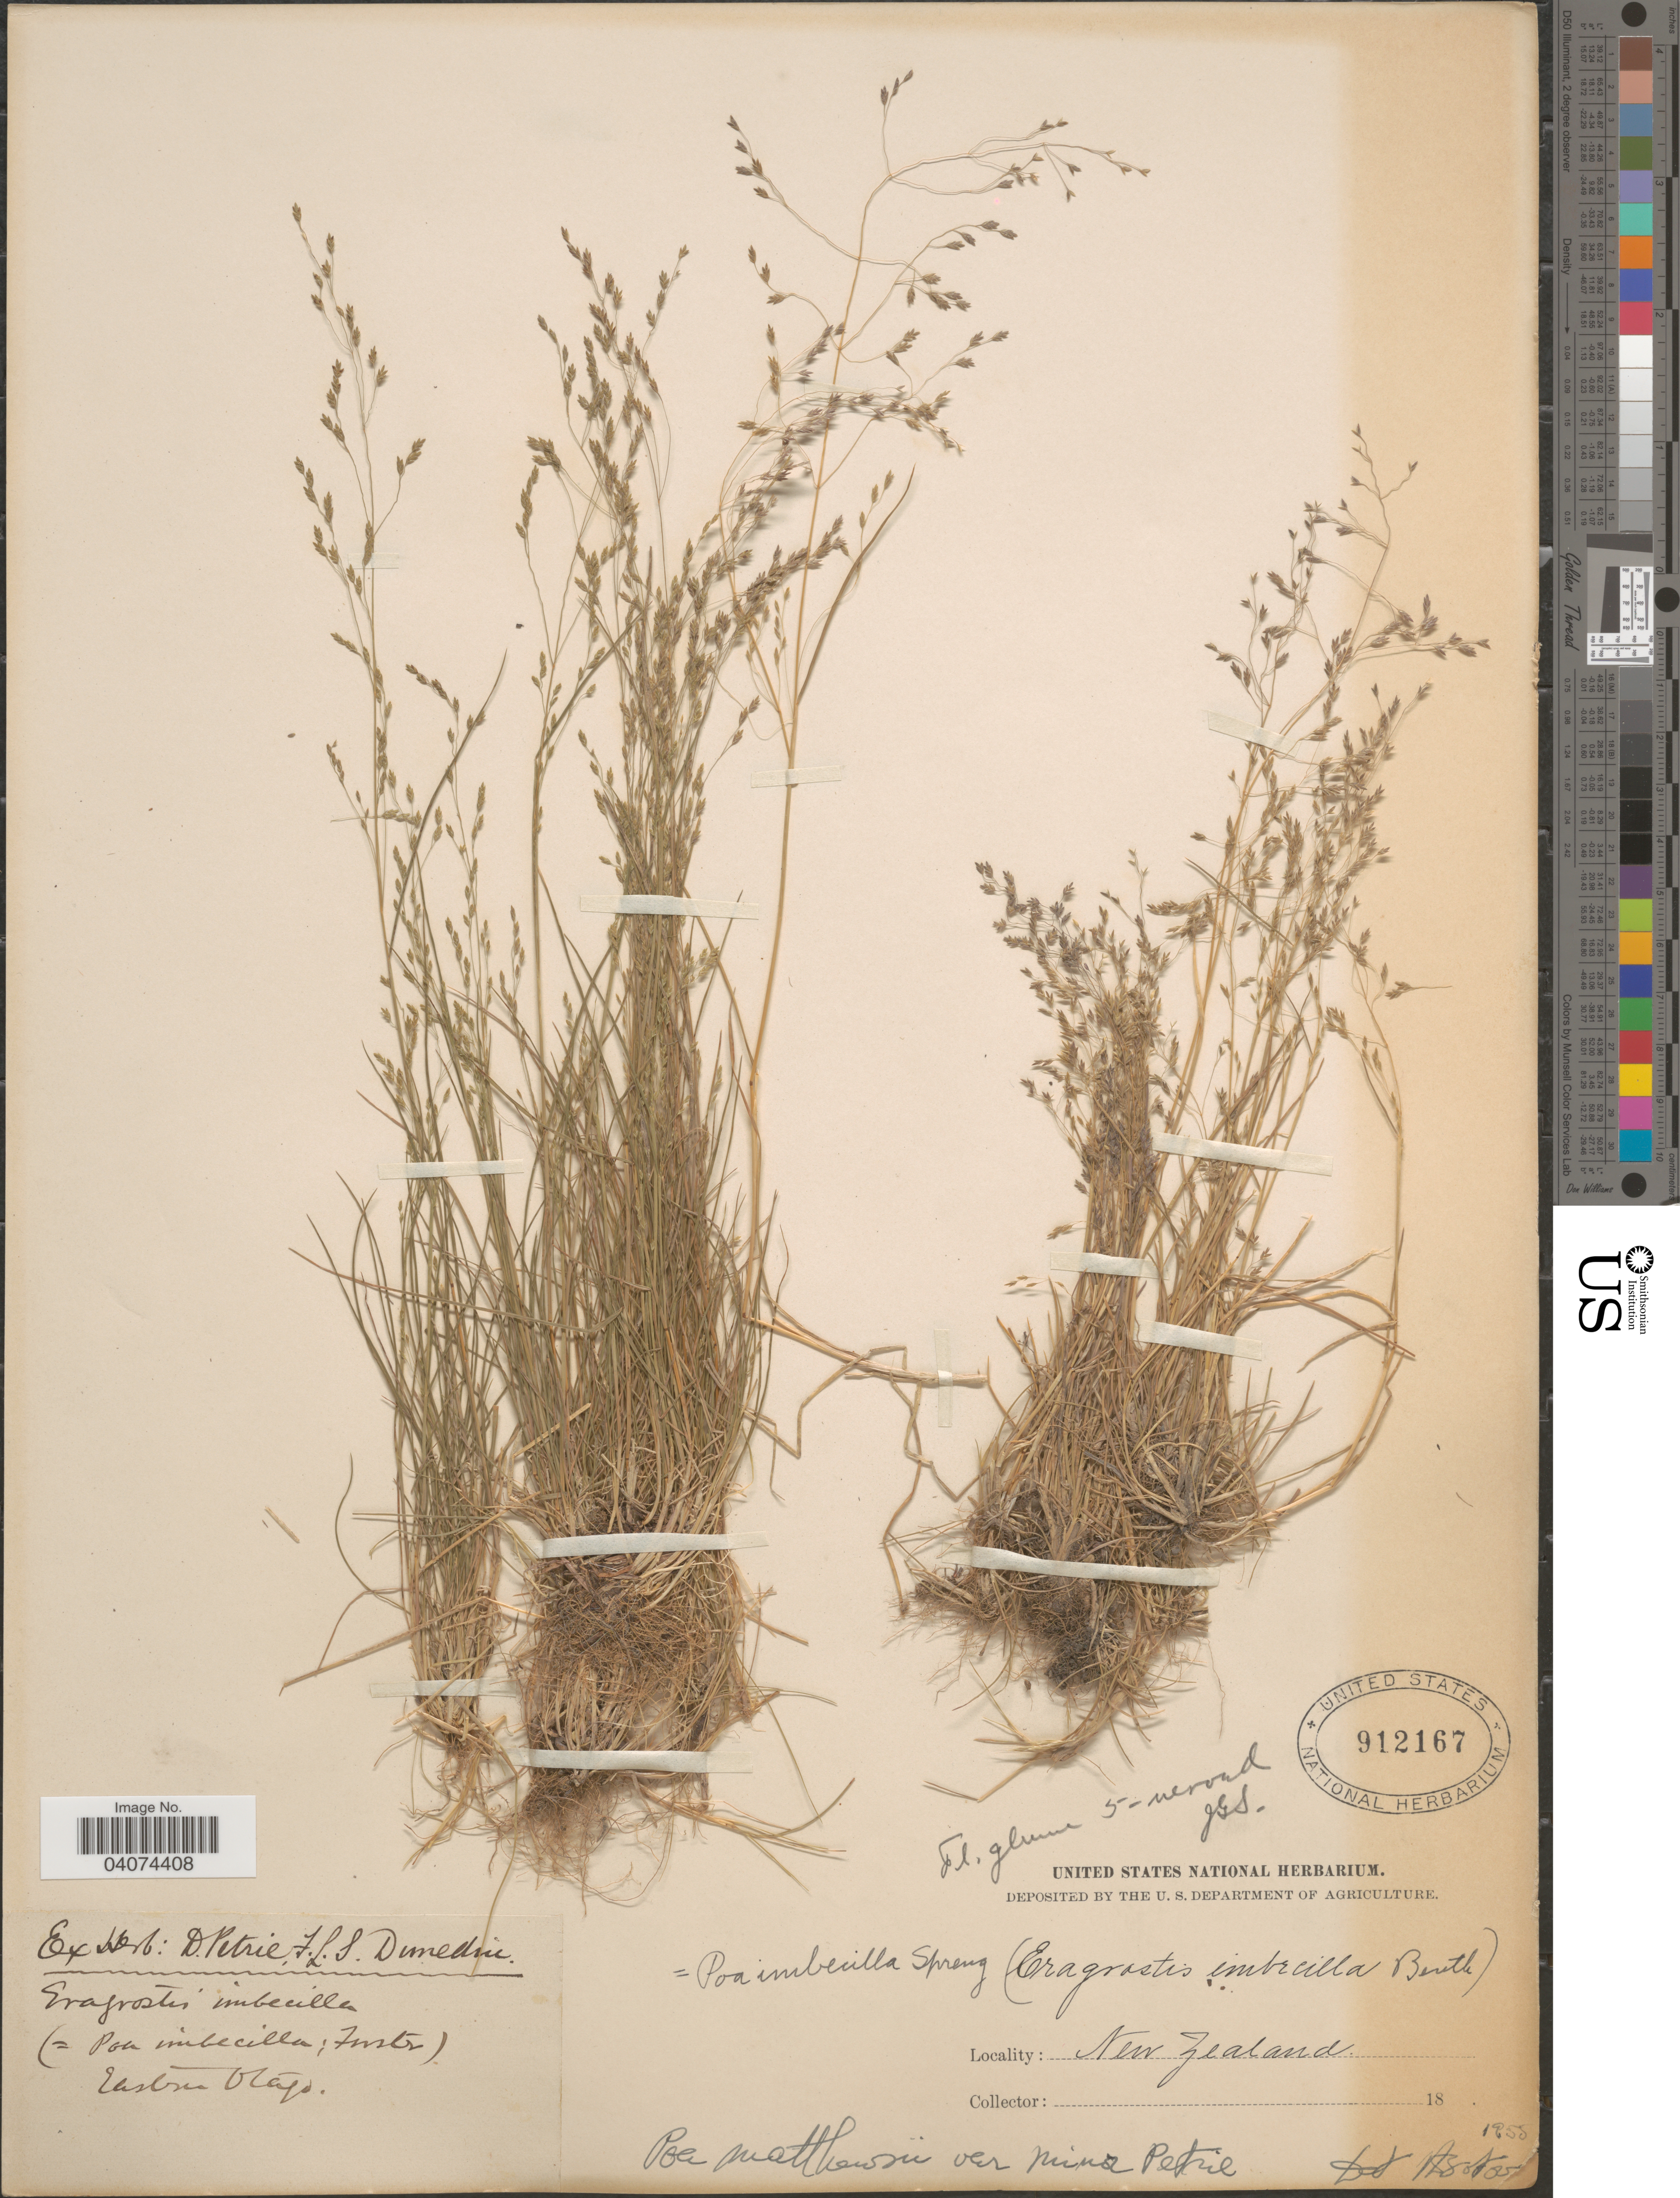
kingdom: Plantae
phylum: Tracheophyta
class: Liliopsida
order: Poales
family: Poaceae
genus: Poa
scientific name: Poa imbecilla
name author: Sol. ex Spreng.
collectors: Ex Herb D. Petrie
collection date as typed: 18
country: New Zealand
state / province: Otago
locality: Eastern Otago.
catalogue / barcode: US 912167